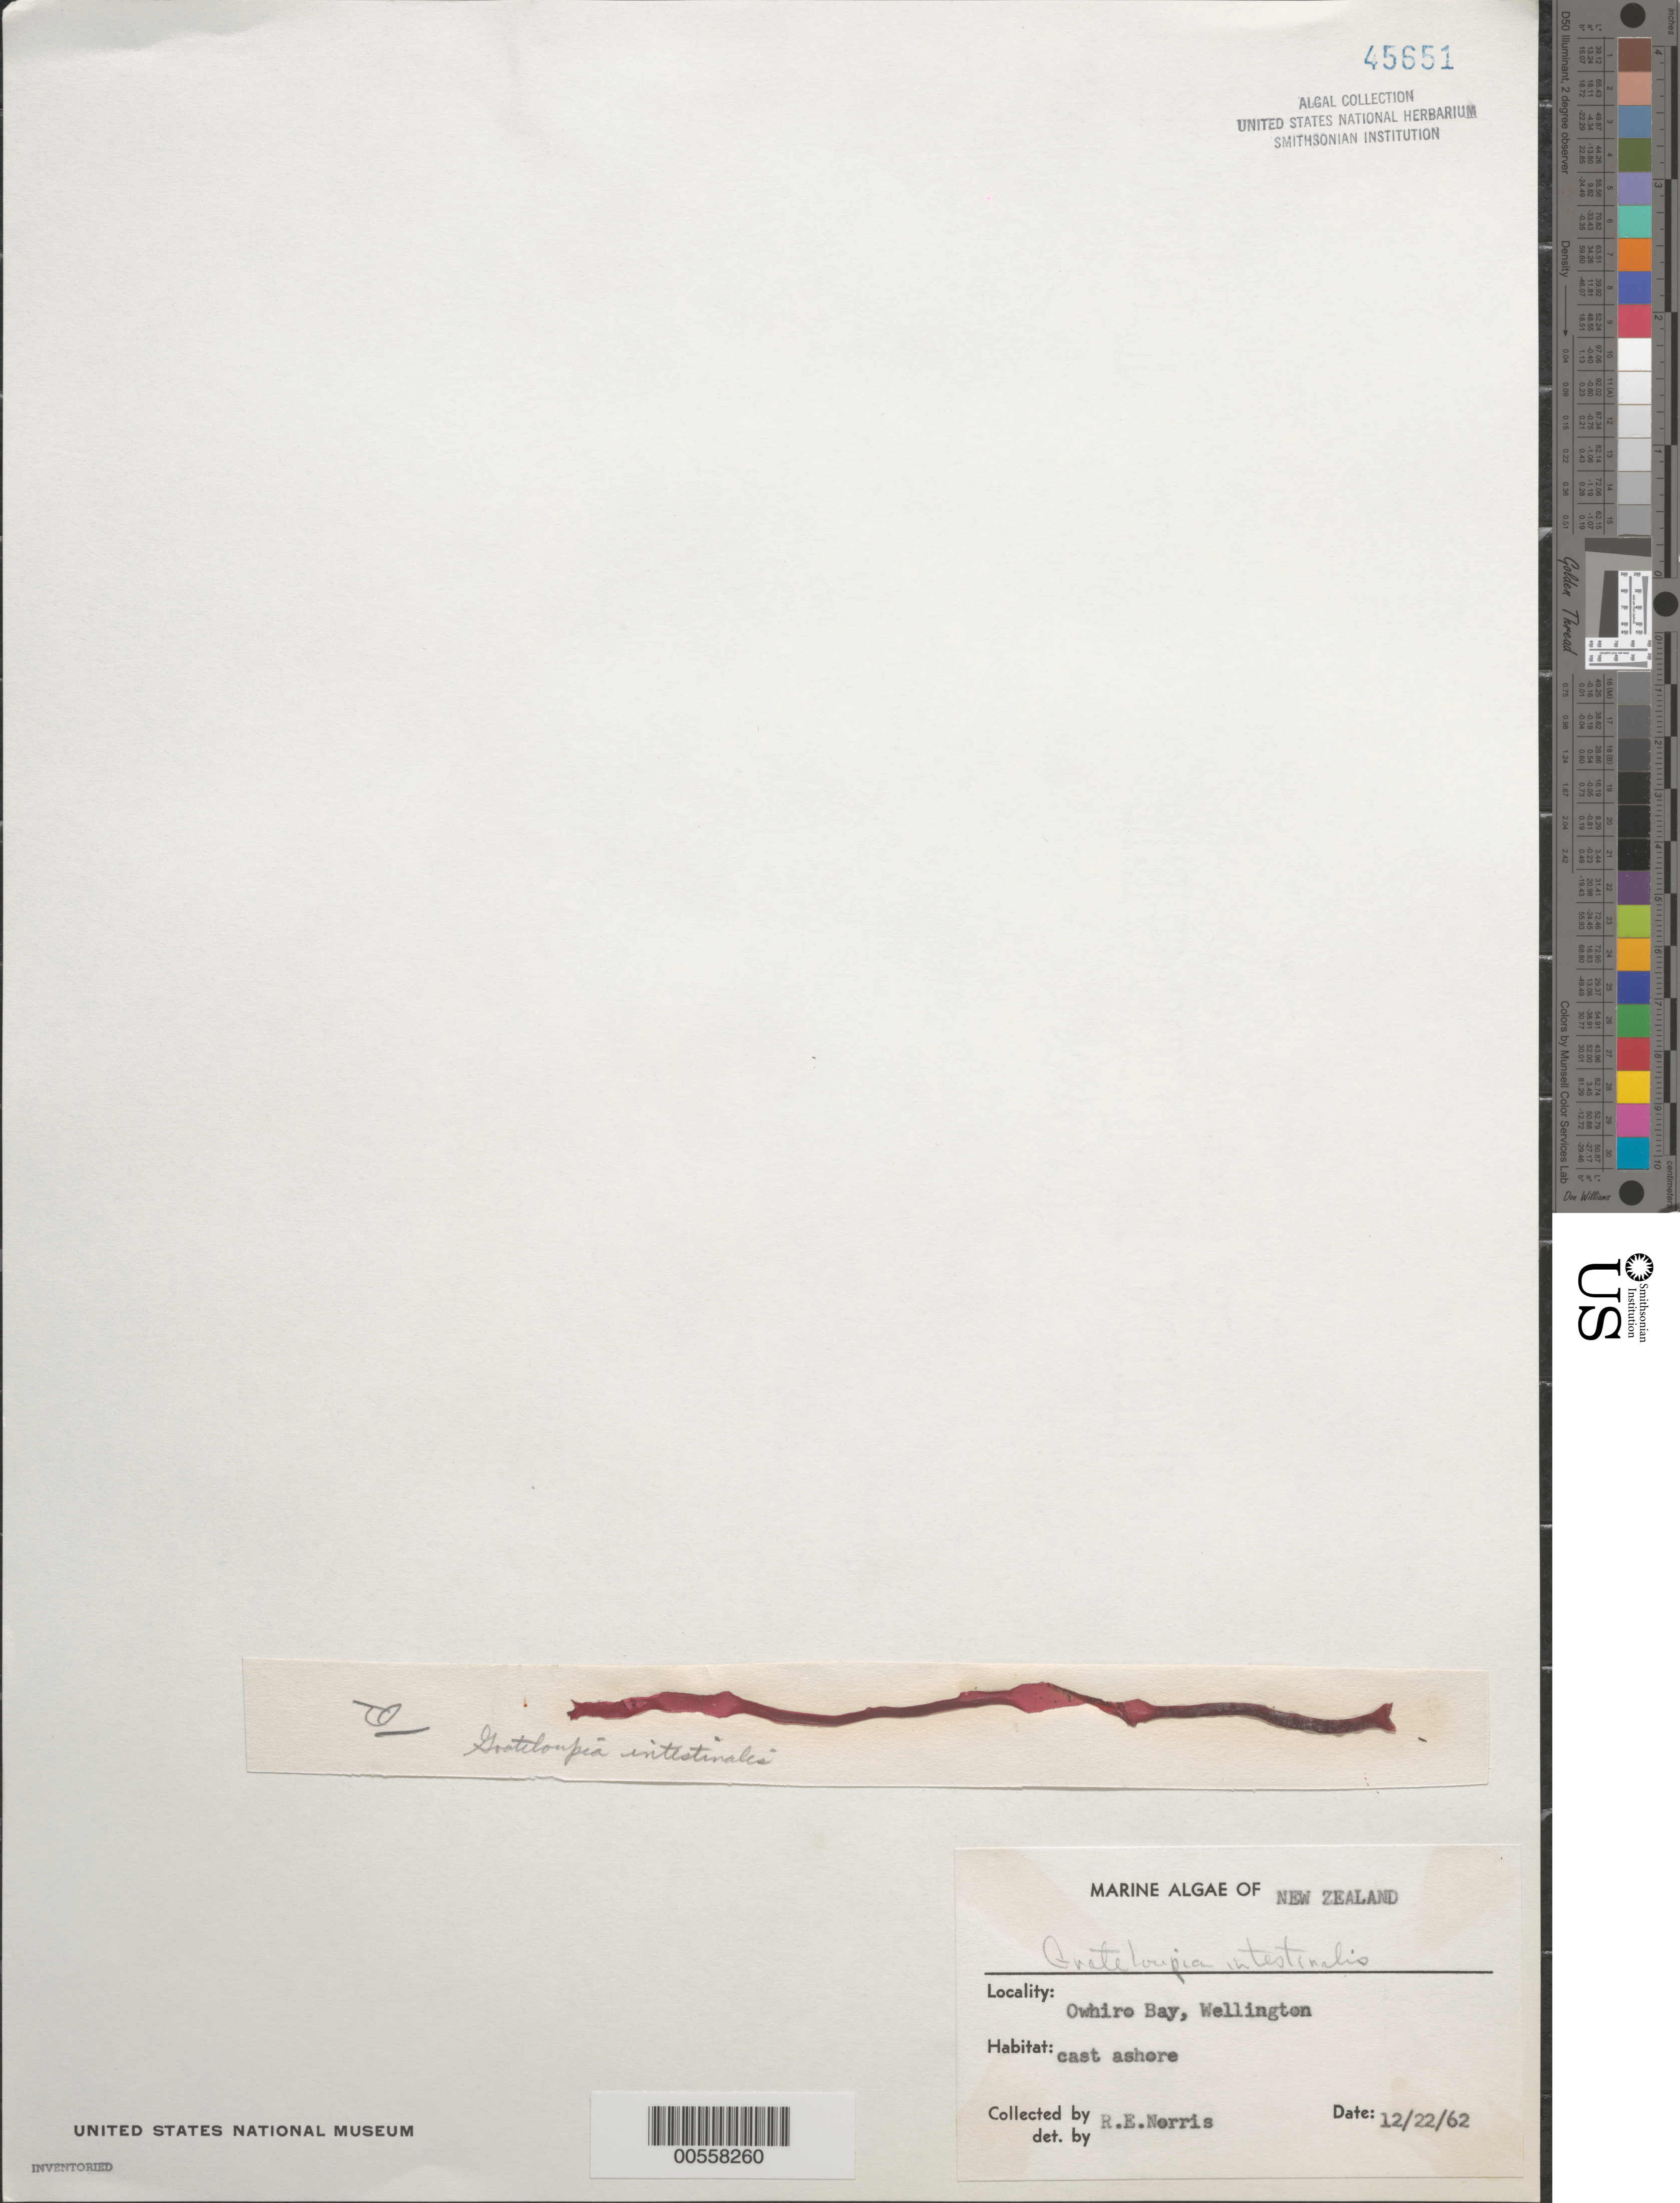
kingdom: Plantae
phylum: Rhodophyta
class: Florideophyceae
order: Halymeniales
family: Halymeniaceae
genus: Glaphyrosiphon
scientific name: Glaphyrosiphon intestinalis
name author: (Harv.) Leister & W.A. Nelson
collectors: R. E. Norris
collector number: D1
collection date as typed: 22 Dec 1962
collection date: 1962-12-22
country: New Zealand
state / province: Wellington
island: North Island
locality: Owhiro Bay, Wellington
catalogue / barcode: US 45651